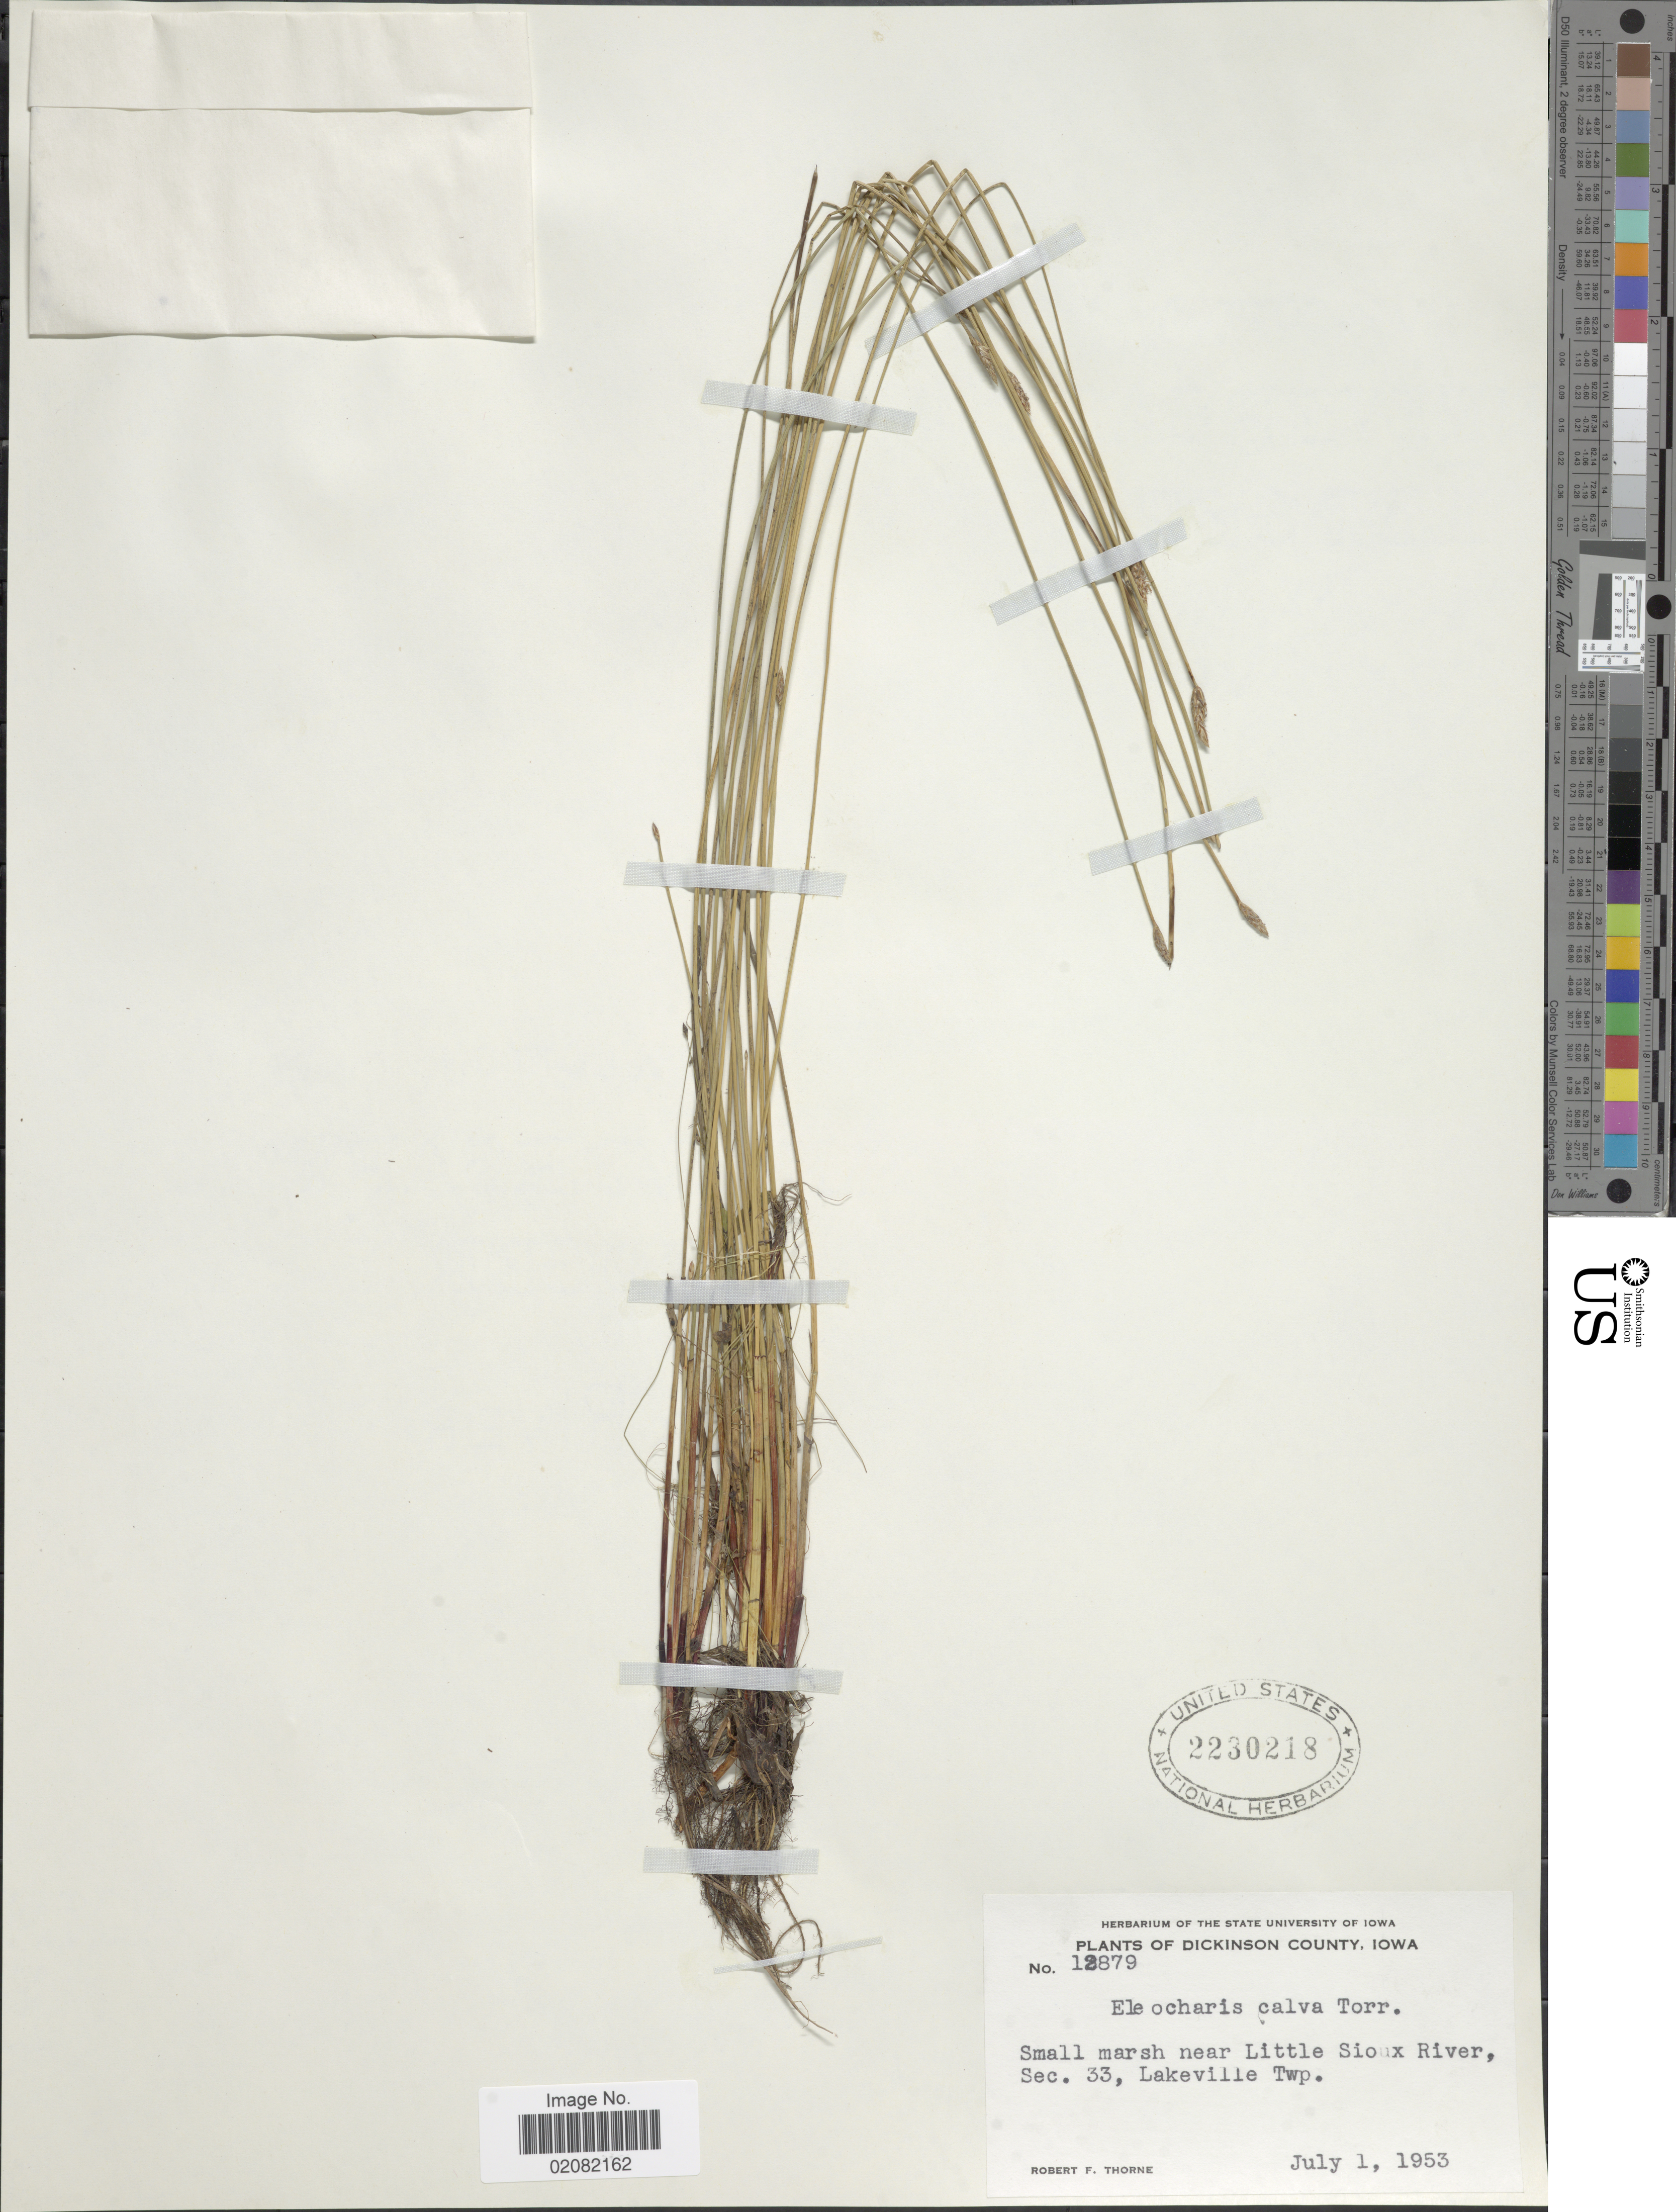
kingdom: Plantae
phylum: Tracheophyta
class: Liliopsida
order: Poales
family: Cyperaceae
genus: Eleocharis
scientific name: Eleocharis erythropoda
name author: Steud.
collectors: R. F. Thorne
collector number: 12879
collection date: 1953-07-01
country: United States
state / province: Iowa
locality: Dickinson County, Small marsh near Little Sioux River, Sec. 33, Lakeville Twp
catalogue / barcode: US 2230218